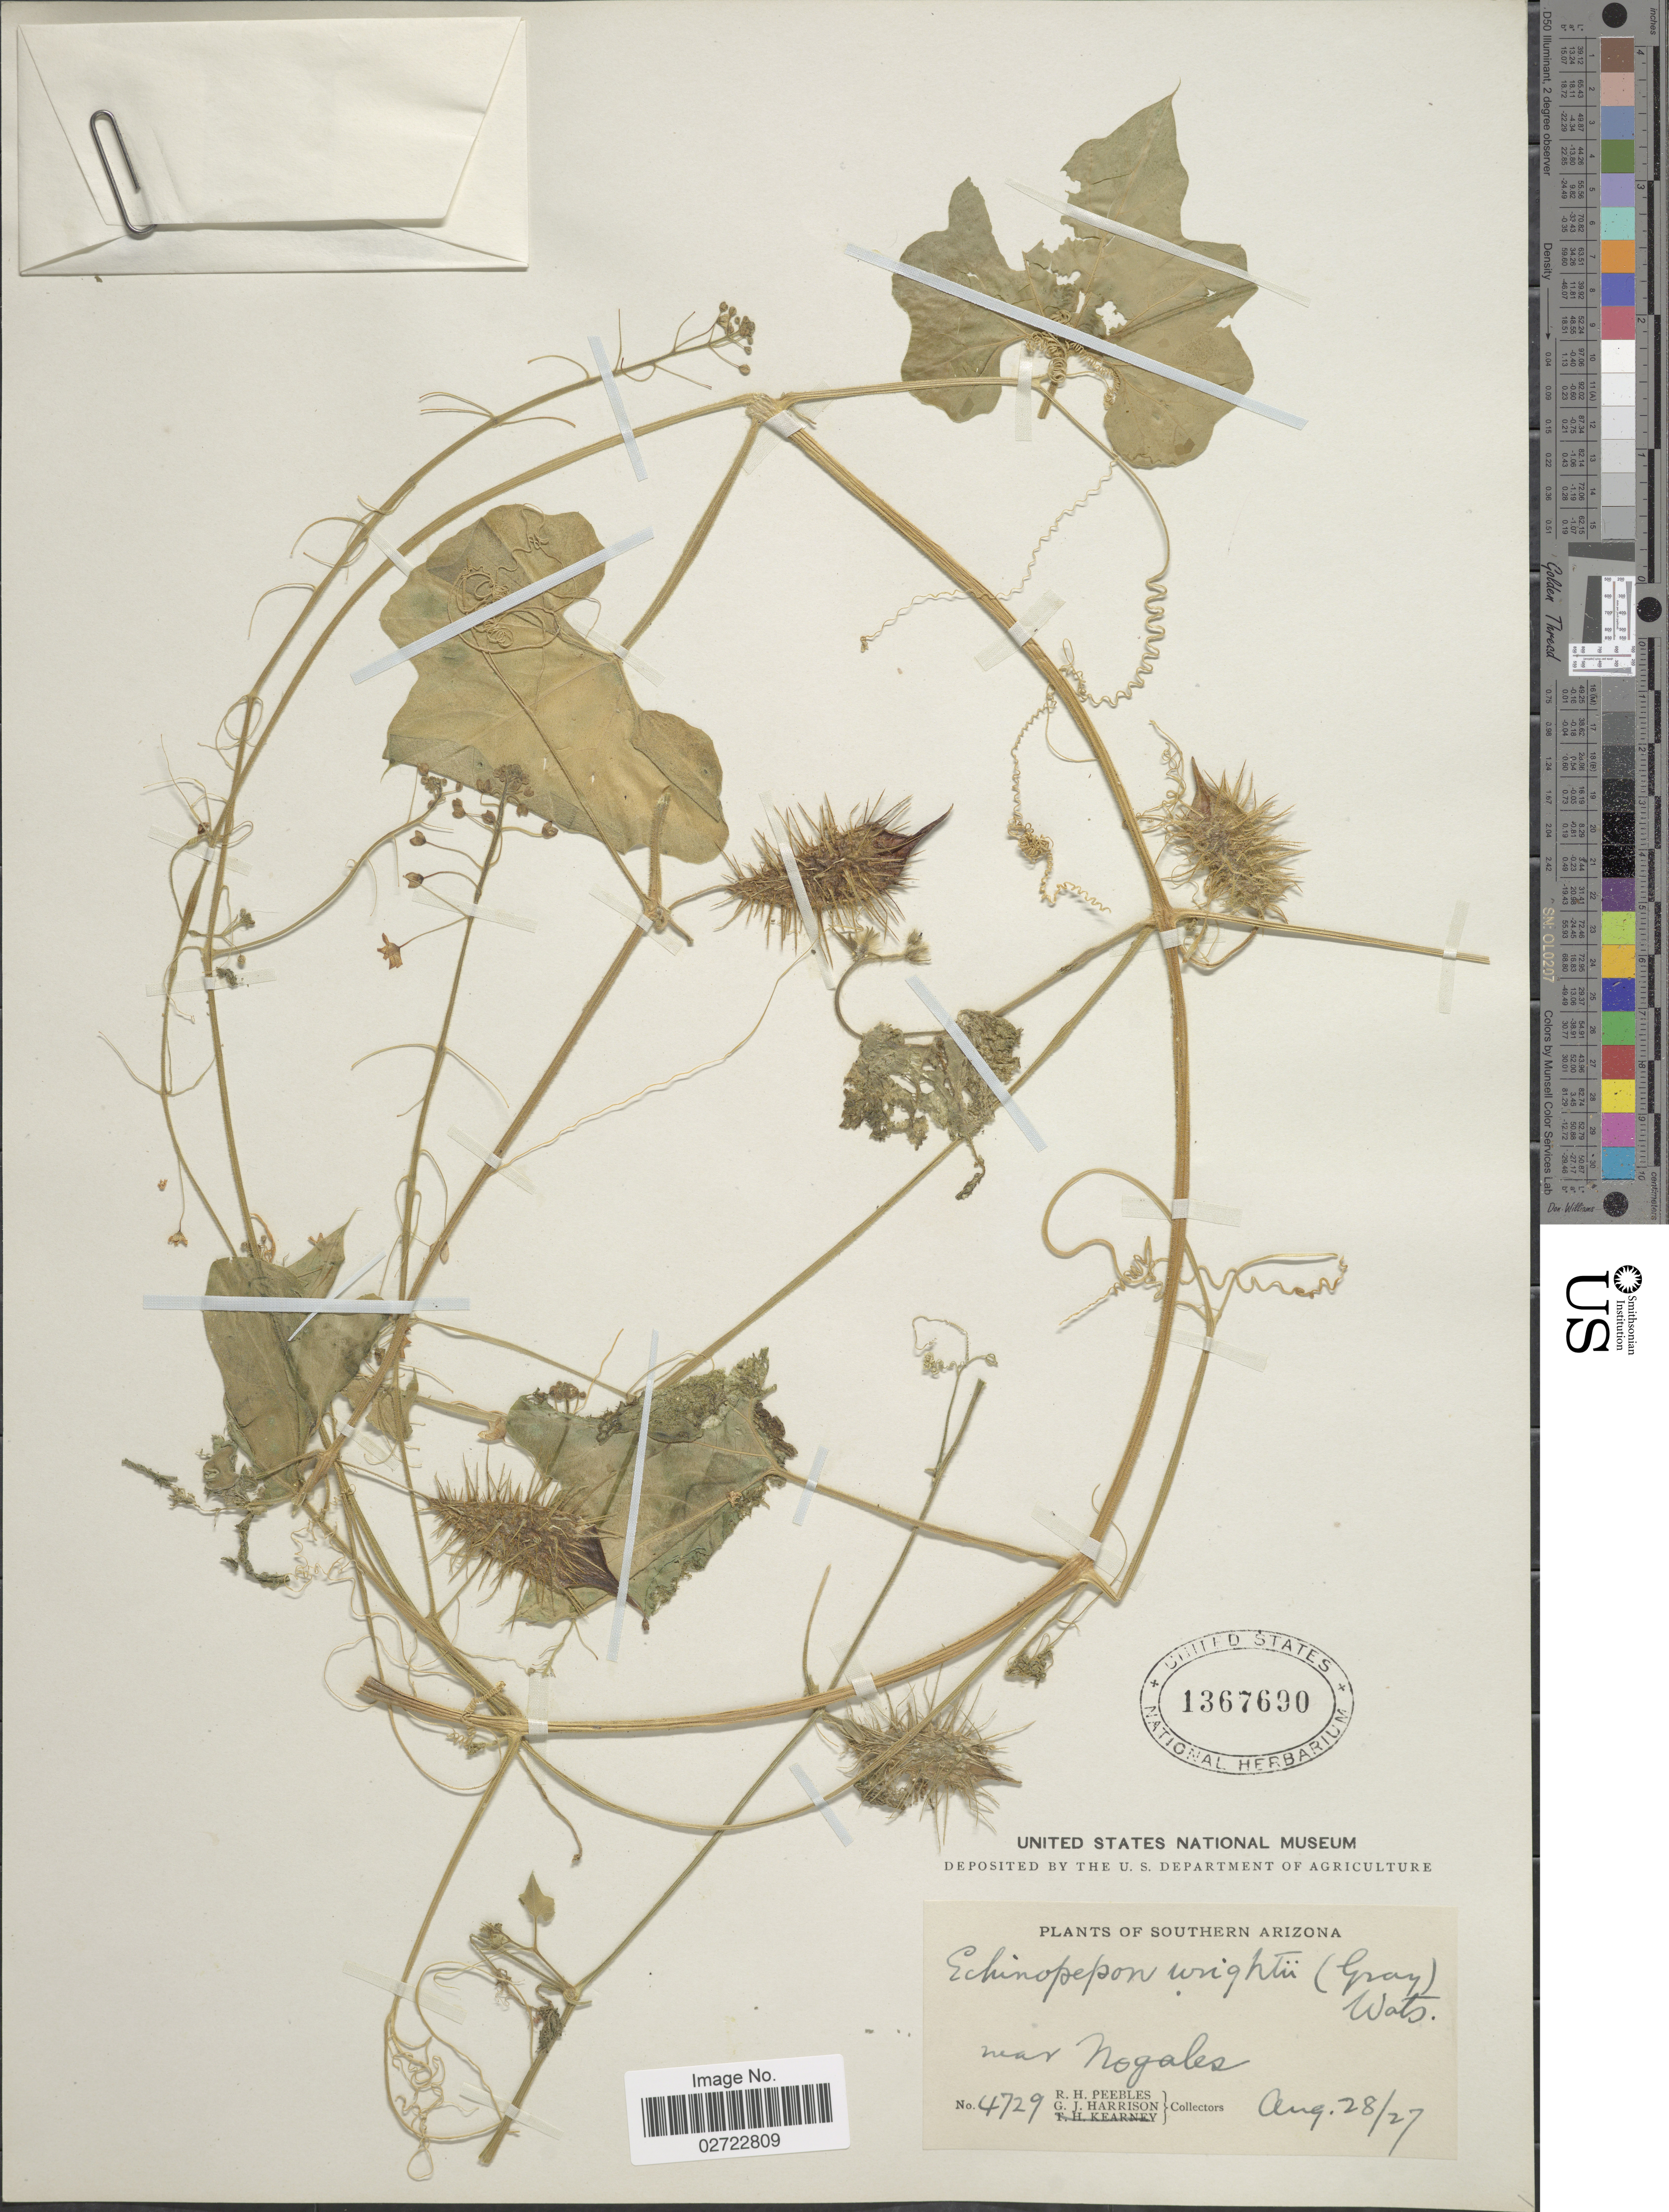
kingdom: Plantae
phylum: Tracheophyta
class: Magnoliopsida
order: Cucurbitales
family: Cucurbitaceae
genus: Echinopepon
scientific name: Echinopepon wrightii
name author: (A. Gray) S. Watson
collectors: R. H. Peebles & G. J. Harrison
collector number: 4729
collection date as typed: Transcribed d/m/y: 28/8/27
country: United States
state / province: Arizona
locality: Southern Arizona. near Nogales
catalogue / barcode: US 1367690